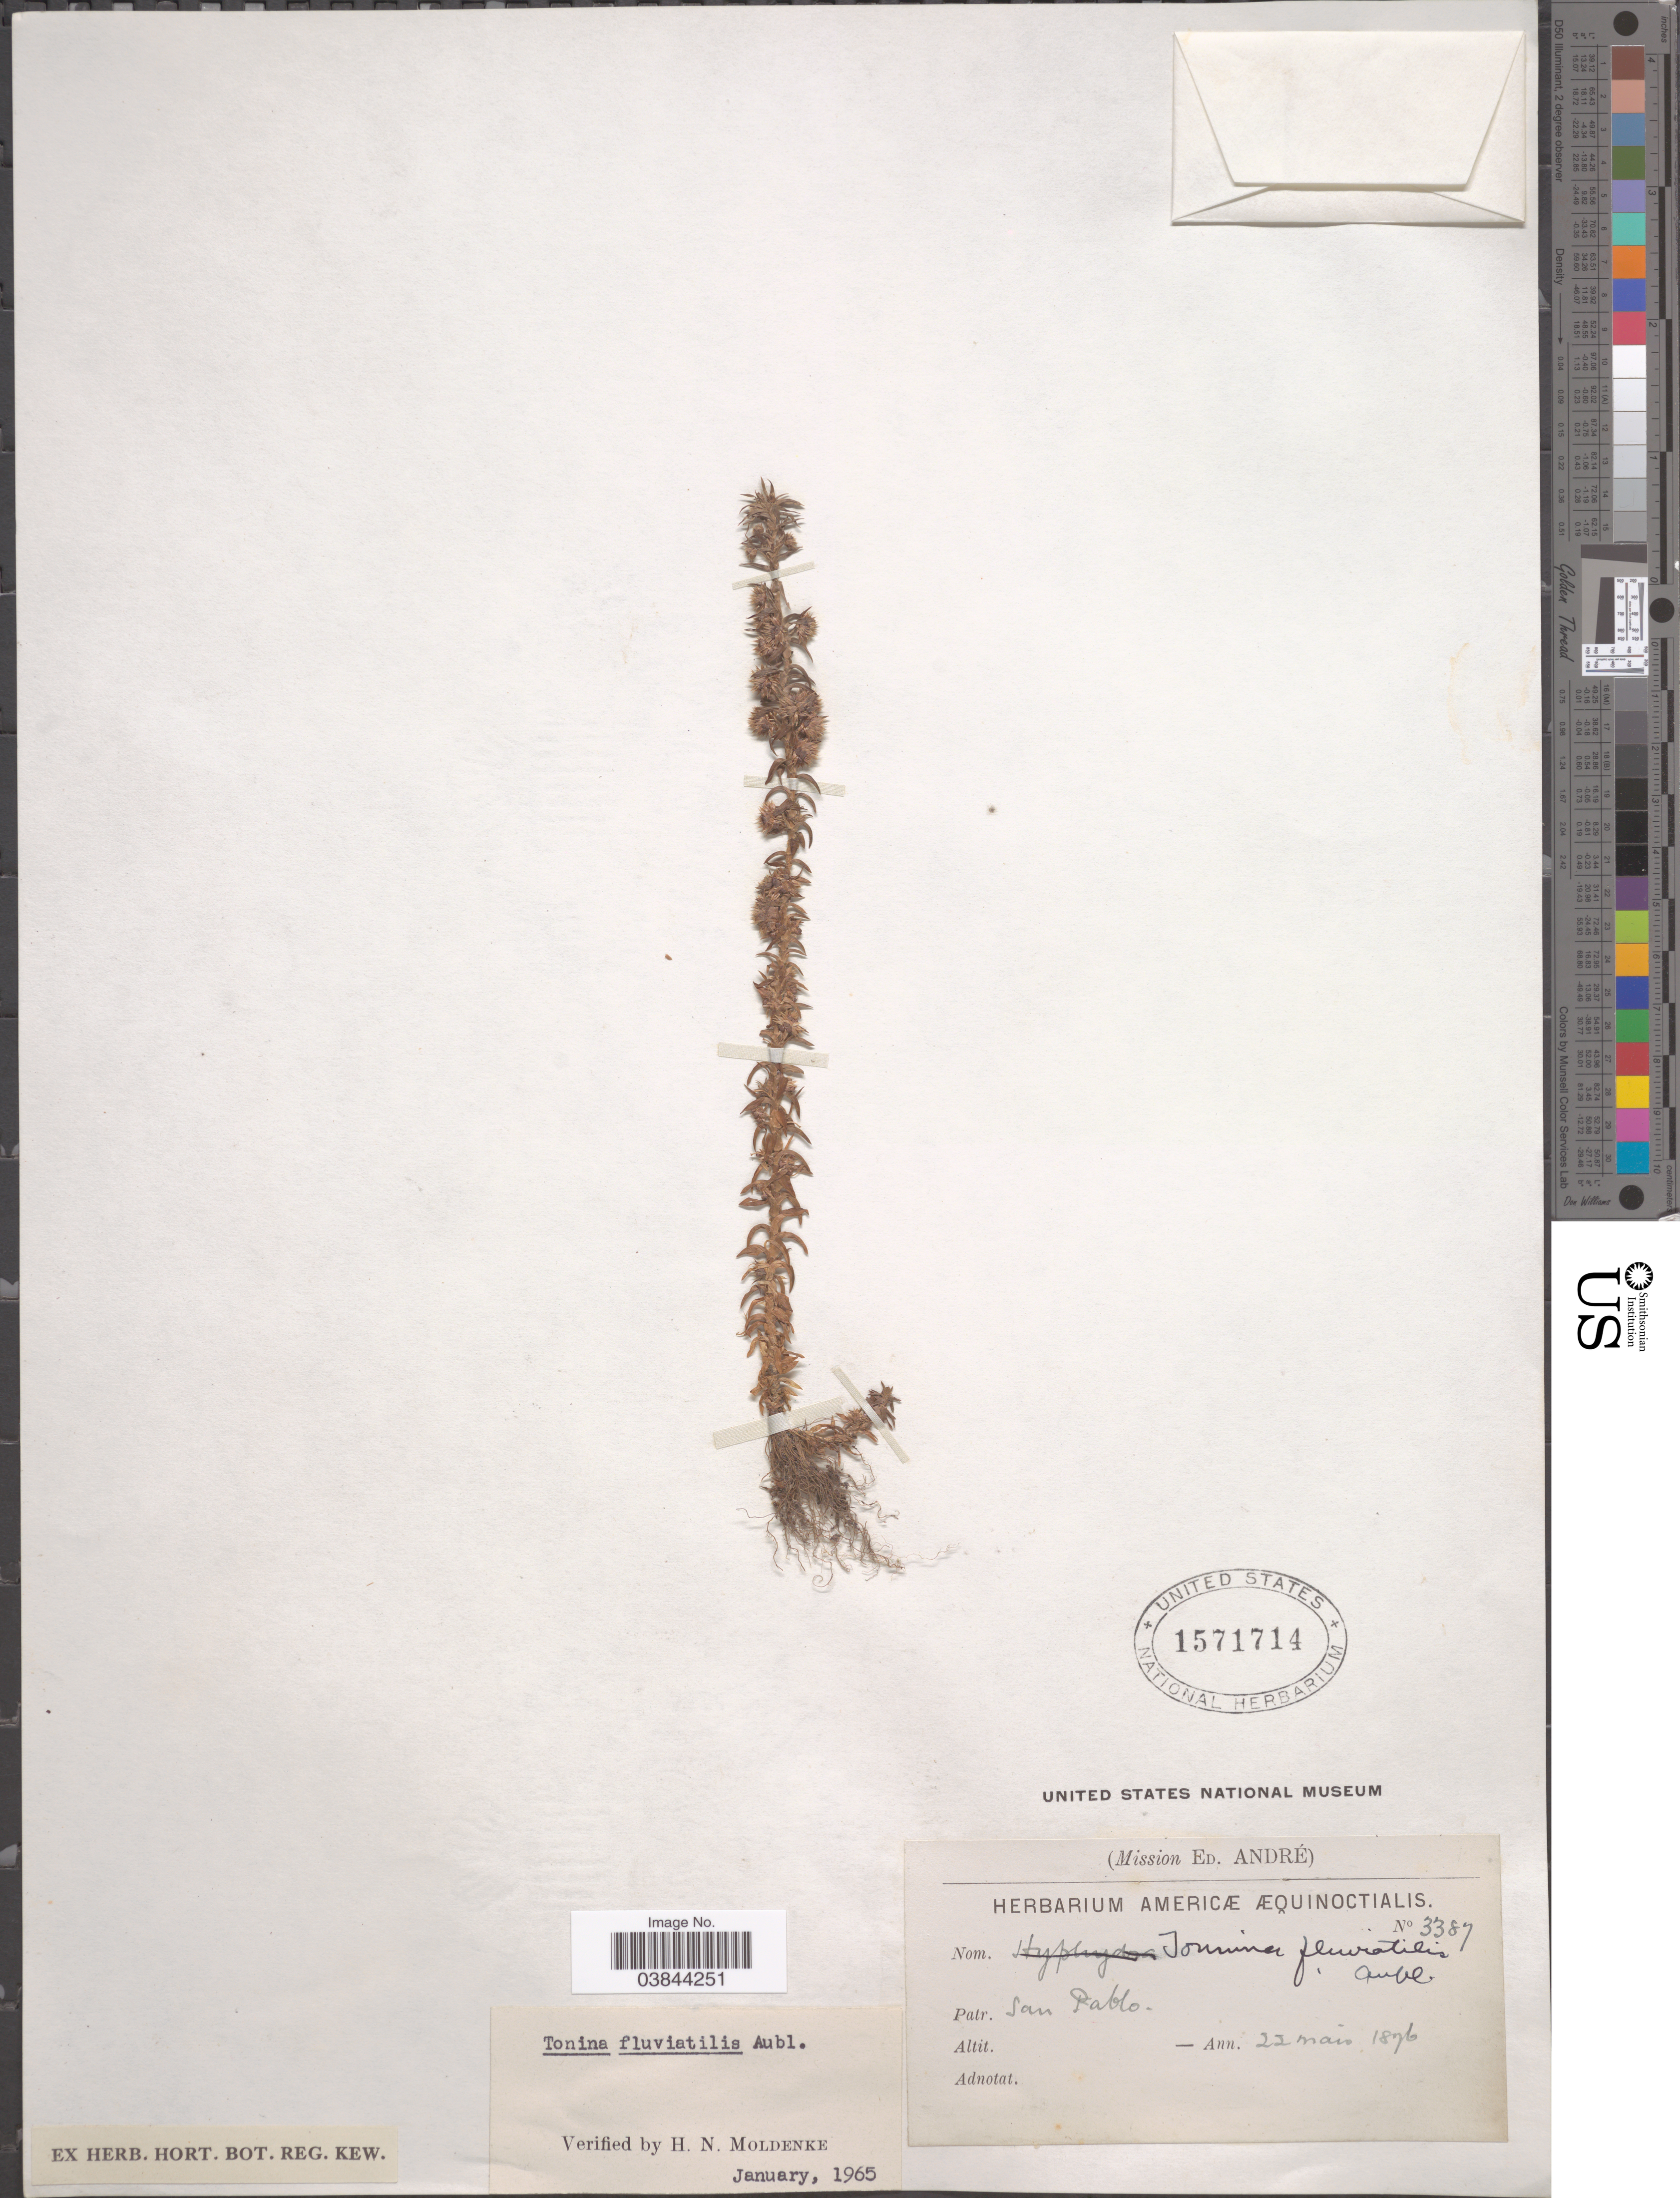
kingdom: Plantae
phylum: Tracheophyta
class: Liliopsida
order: Poales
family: Eriocaulaceae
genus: Tonina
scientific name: Tonina fluviatilis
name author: Aubl.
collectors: É. F. André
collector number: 3387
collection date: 1876-03-22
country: Ecuador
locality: San Pablo.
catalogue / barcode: US 1571714